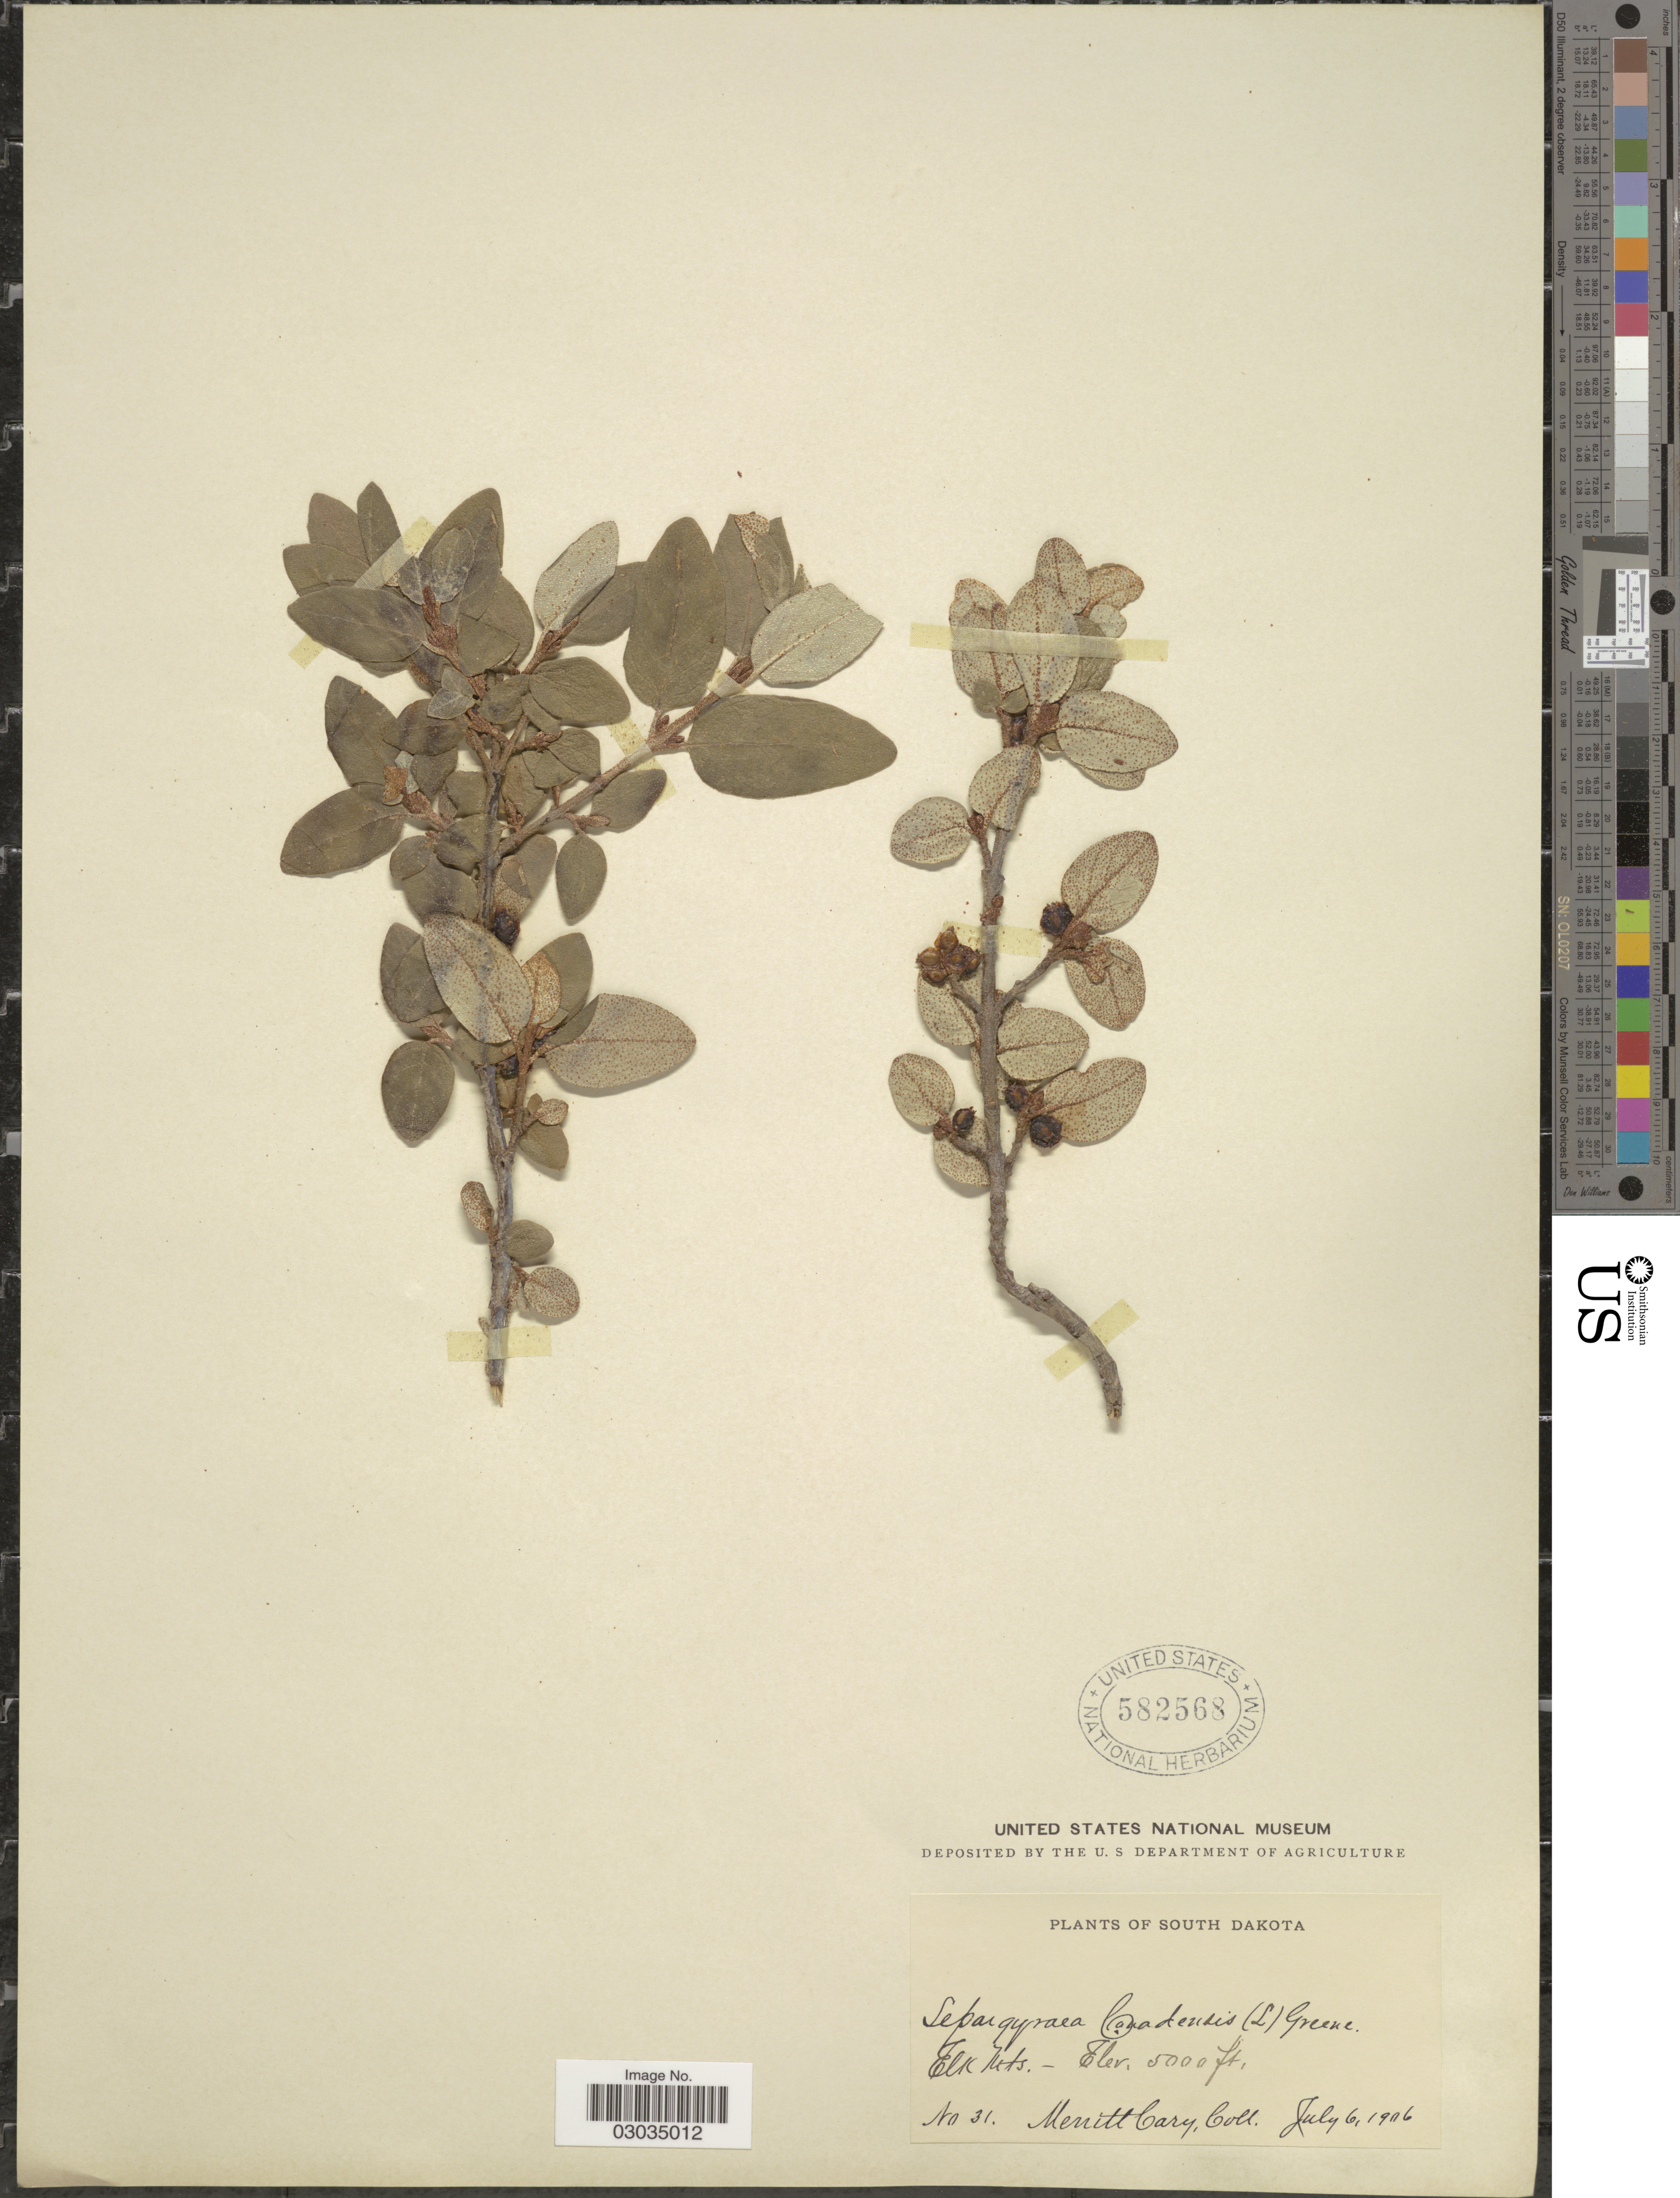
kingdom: Plantae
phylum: Tracheophyta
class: Magnoliopsida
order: Rosales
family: Elaeagnaceae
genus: Shepherdia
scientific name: Shepherdia canadensis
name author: (L.) Nutt.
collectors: M. Cary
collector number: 31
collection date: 1906-07-06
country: United States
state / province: South Dakota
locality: Elk Mts.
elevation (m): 1524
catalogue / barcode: US 582568